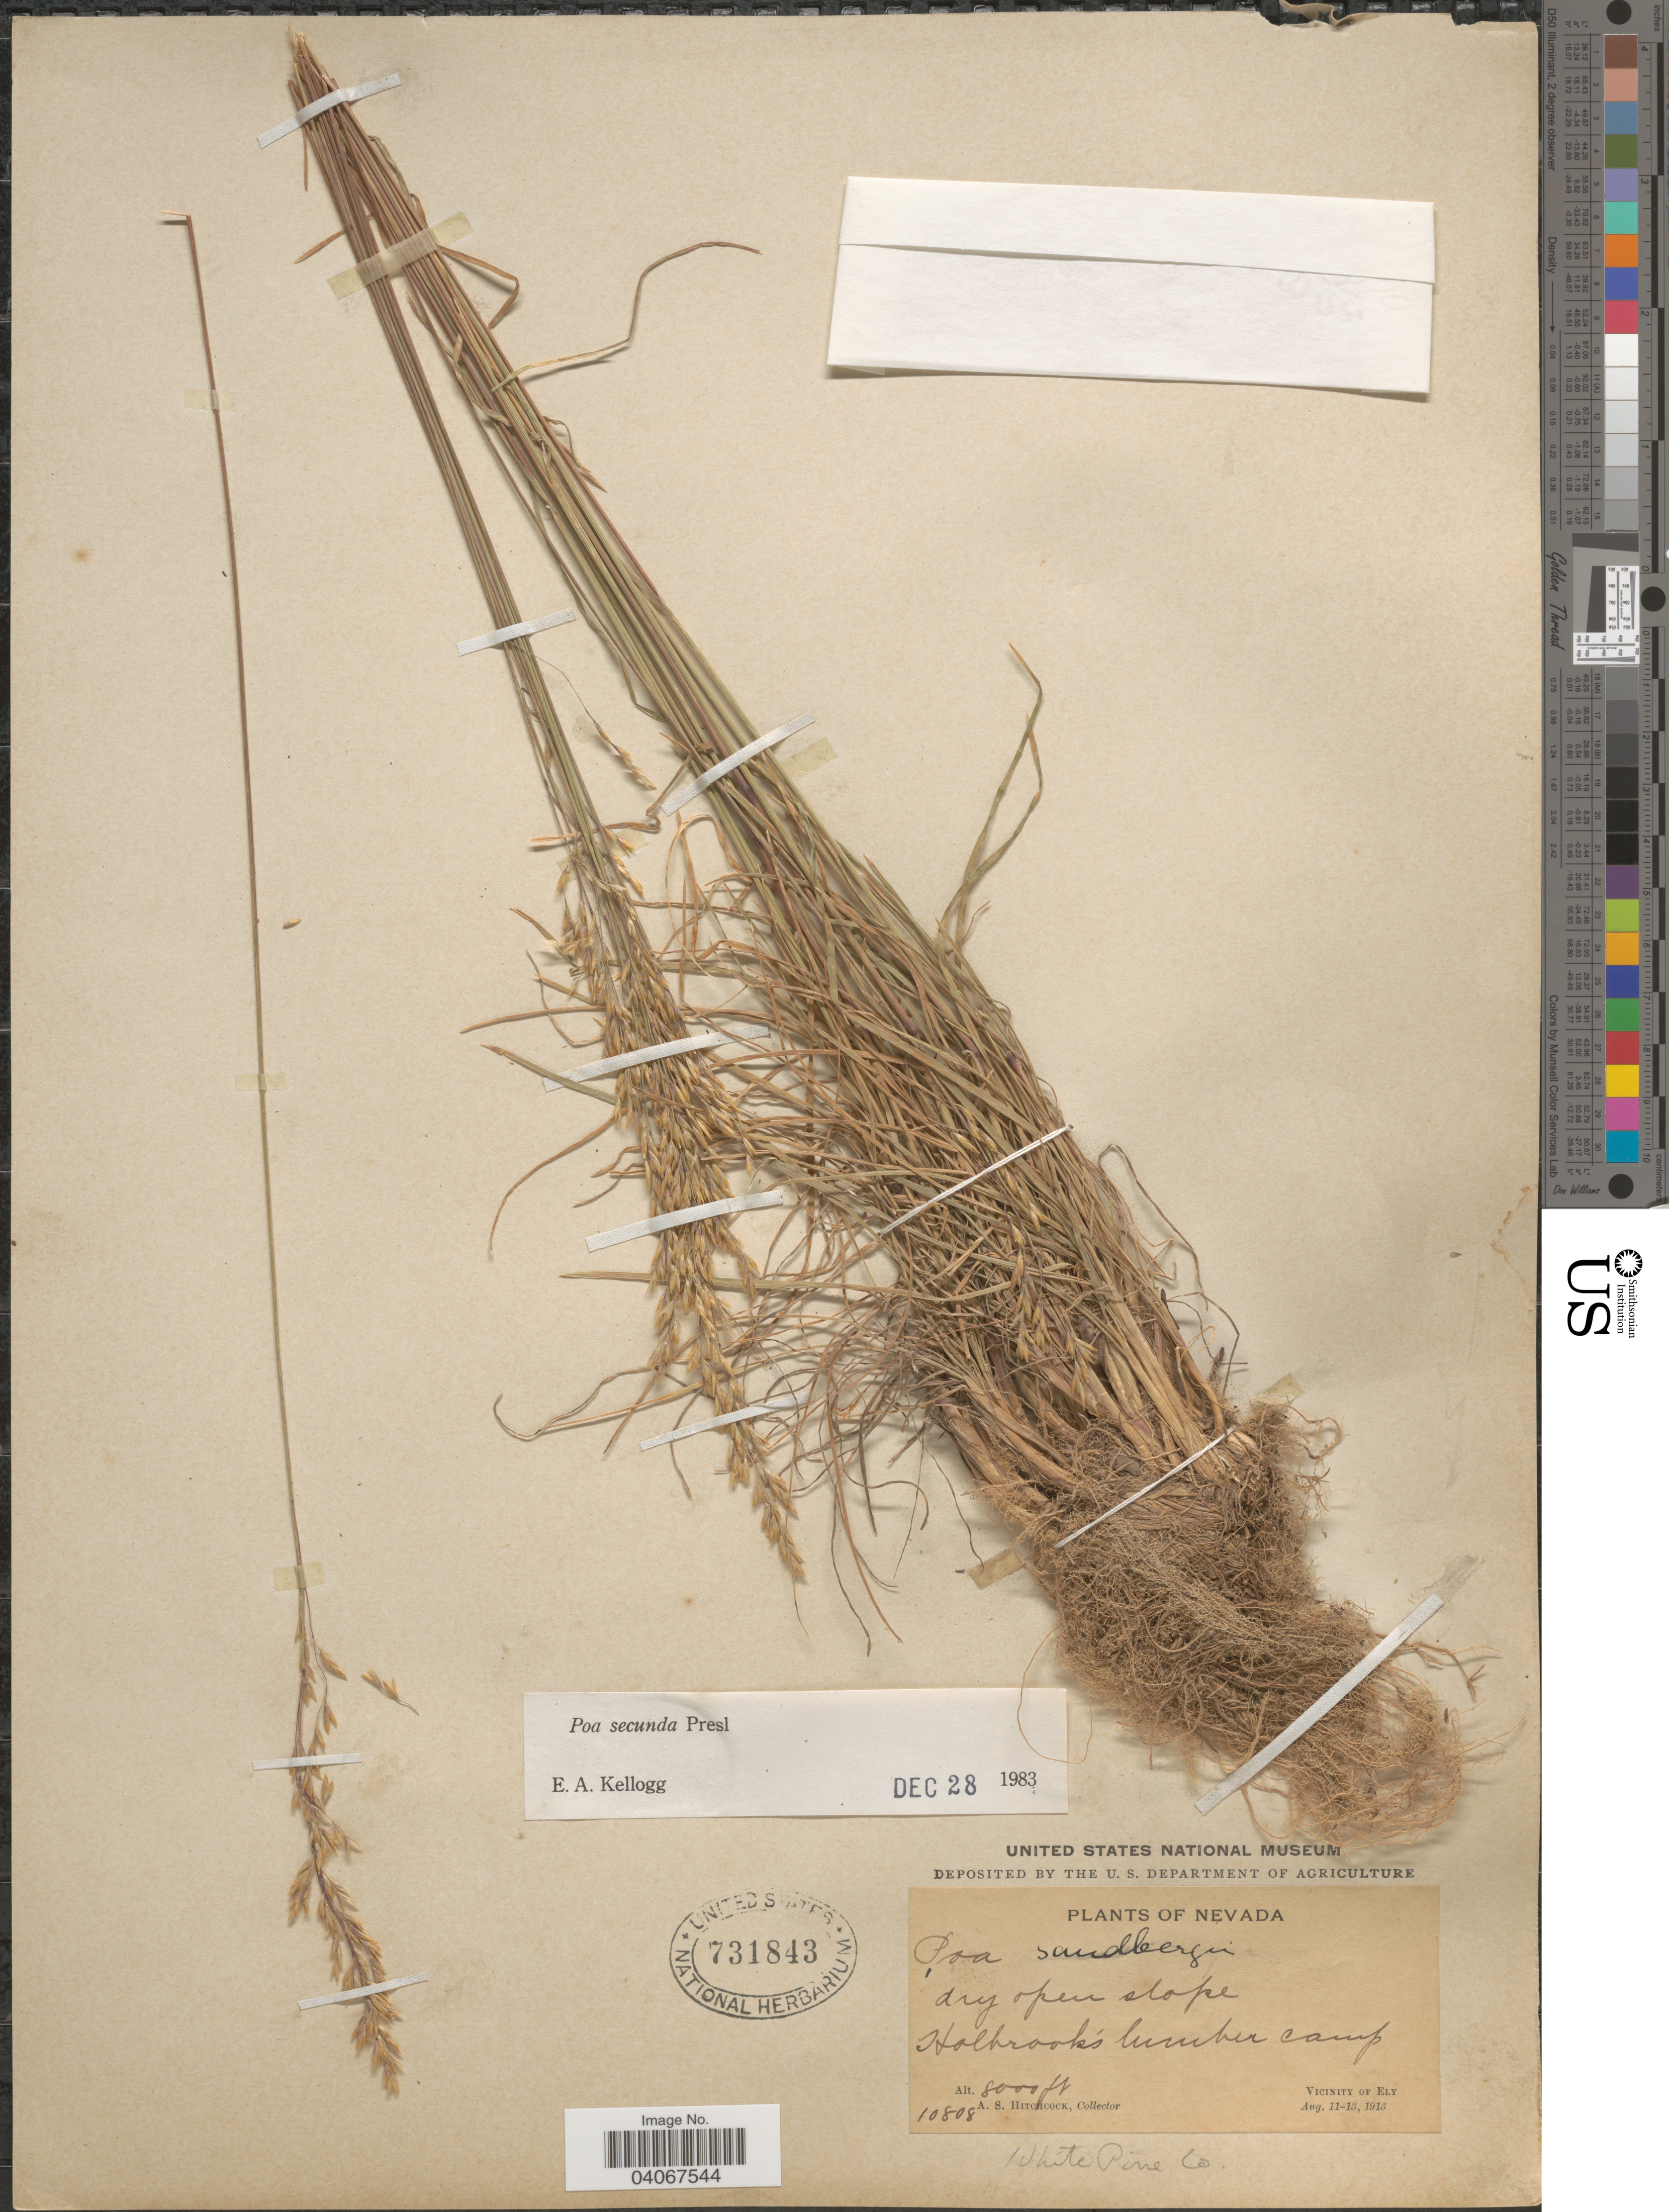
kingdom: Plantae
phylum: Tracheophyta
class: Liliopsida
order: Poales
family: Poaceae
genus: Poa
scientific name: Poa secunda subsp. secunda var. secunda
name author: J. Presl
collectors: A. S. Hitchcock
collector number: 10808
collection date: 1913-08-11/1913-08-13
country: United States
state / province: Nevada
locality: Dry open slope, Holbrook's lumber camp. Vicinity of Ely. White Pine Co.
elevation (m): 2438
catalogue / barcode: US 731843